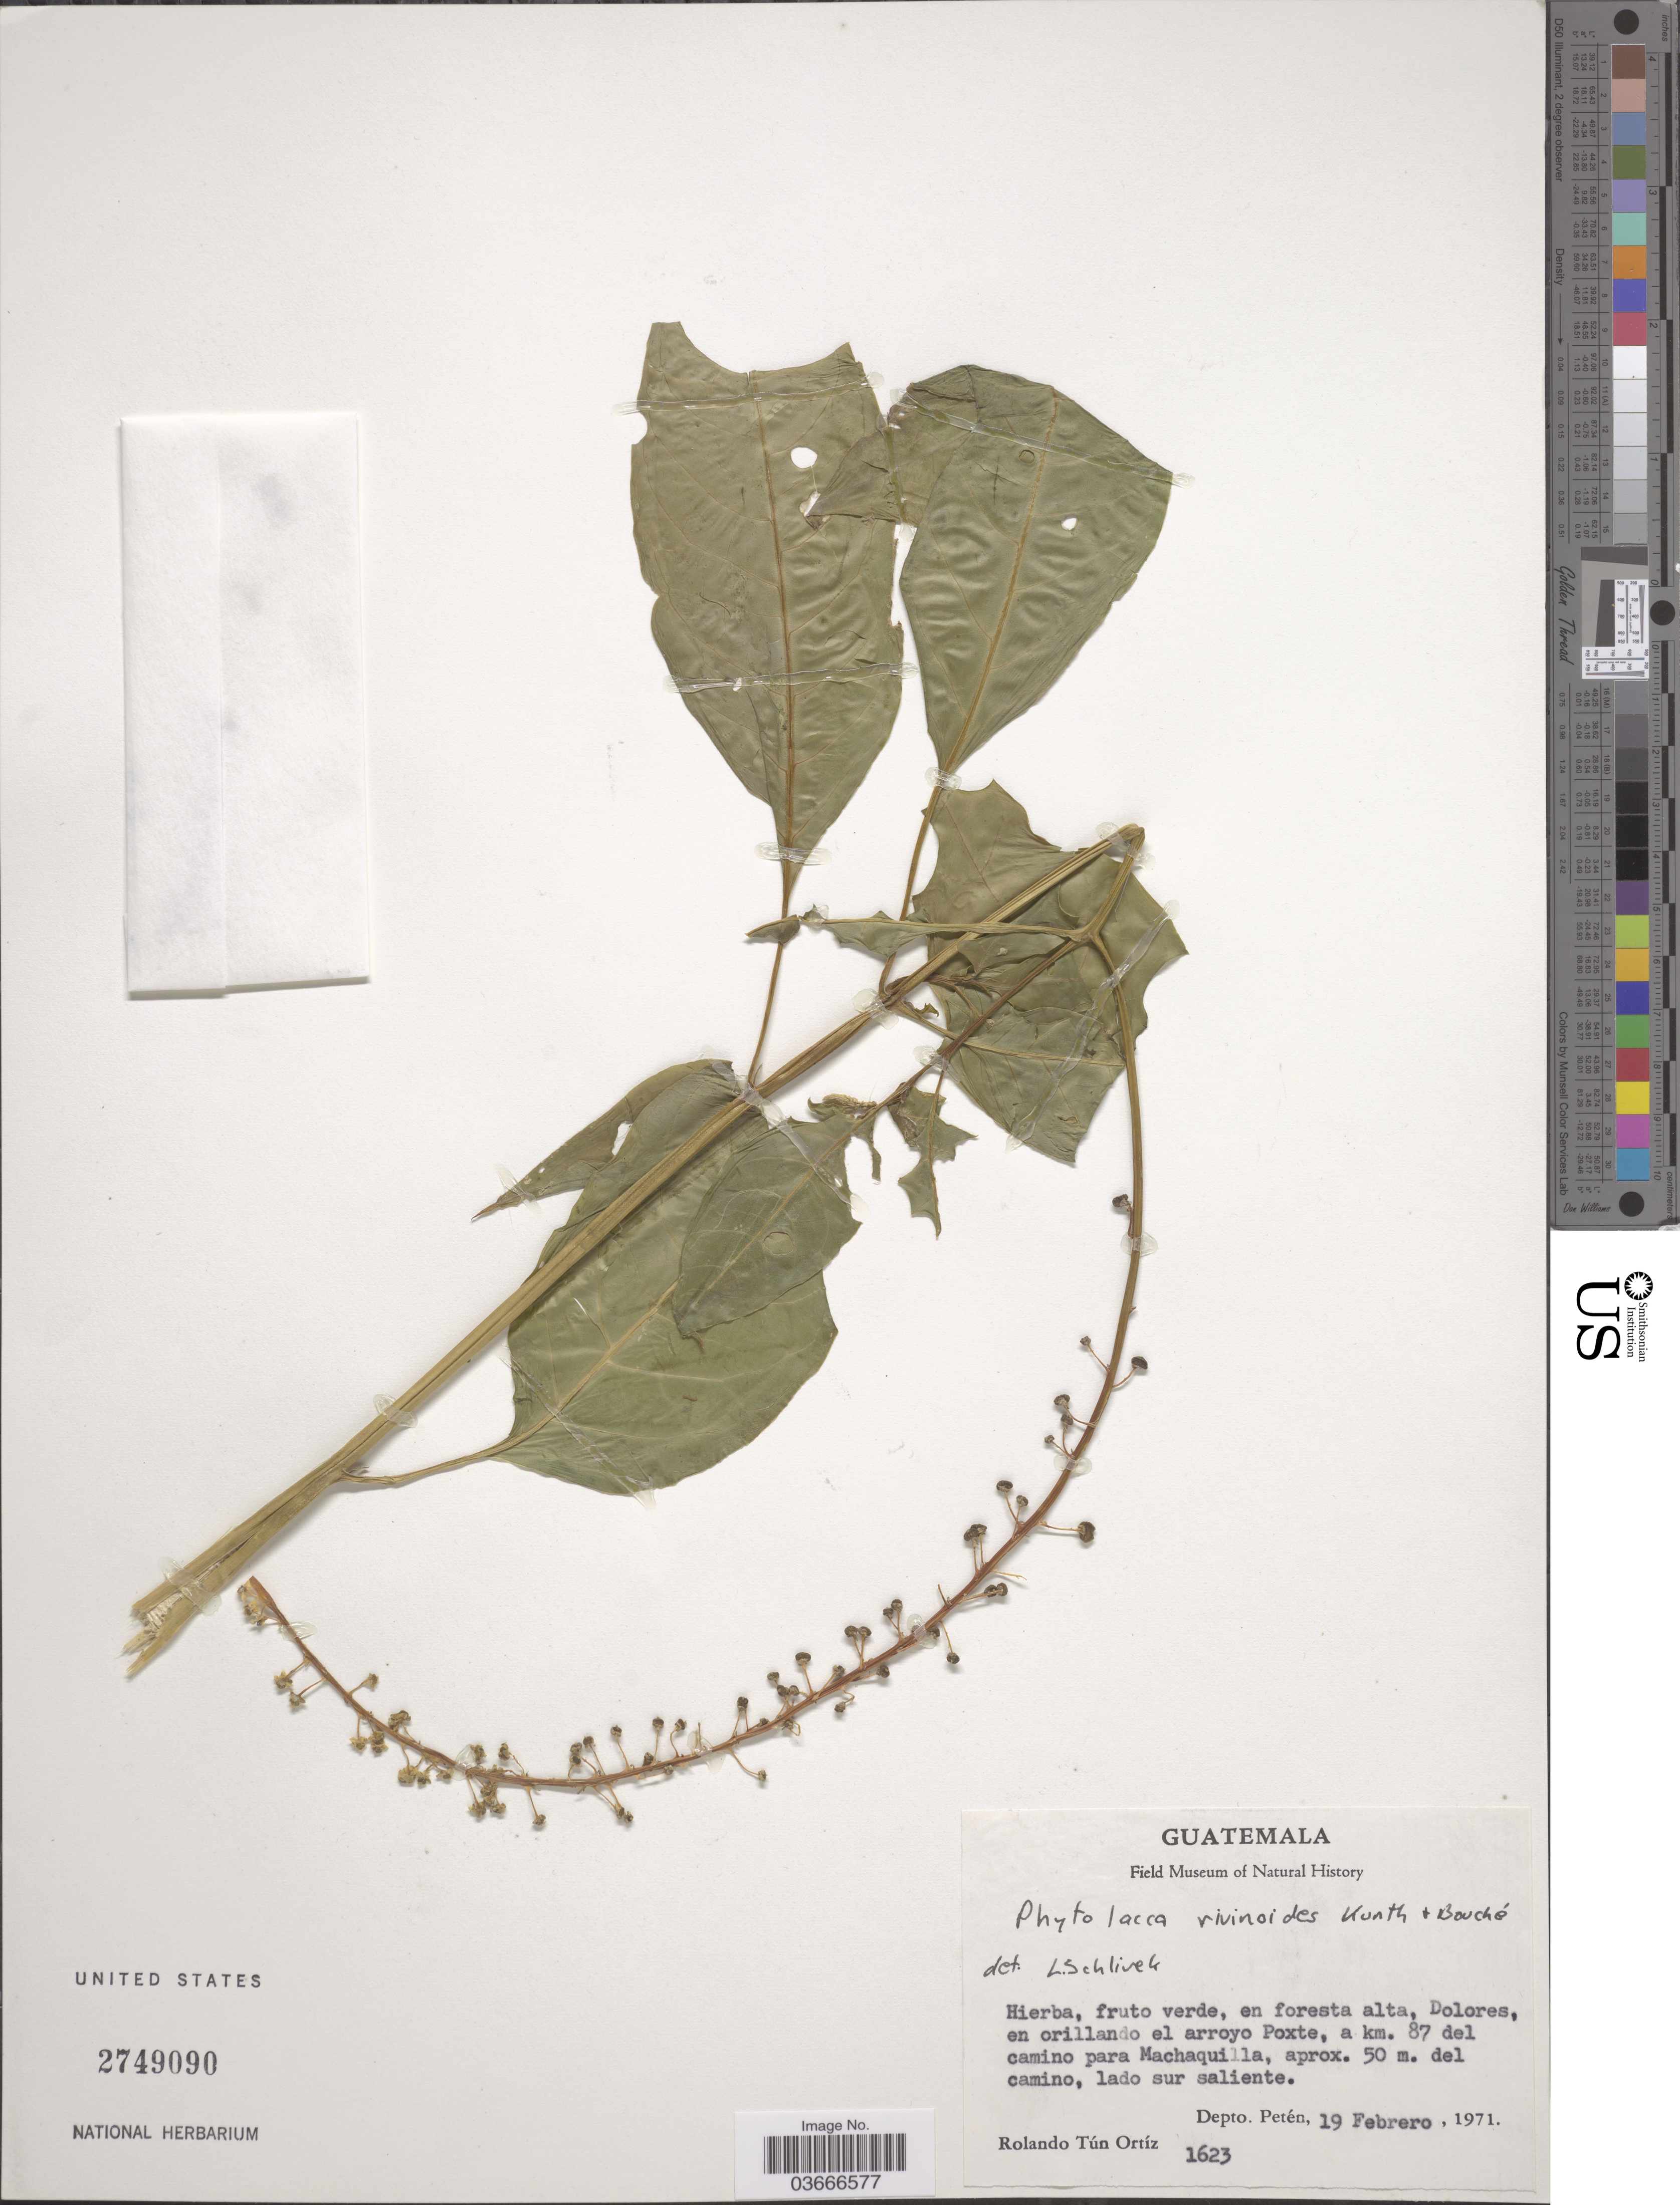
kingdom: Plantae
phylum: Tracheophyta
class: Magnoliopsida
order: Caryophyllales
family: Phytolaccaceae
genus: Phytolacca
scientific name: Phytolacca rivinoides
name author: Kunth & C.D. Bouché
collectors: R. Ortiz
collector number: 1623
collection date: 1971-02-19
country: Guatemala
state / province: El Petén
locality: Dolores en orillando el arroyo Poxte, a km. 87 del camino para Machaquilla, aprox. 50 m. del camino, lado sur saliente. Depto. Petén.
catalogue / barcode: US 2749090